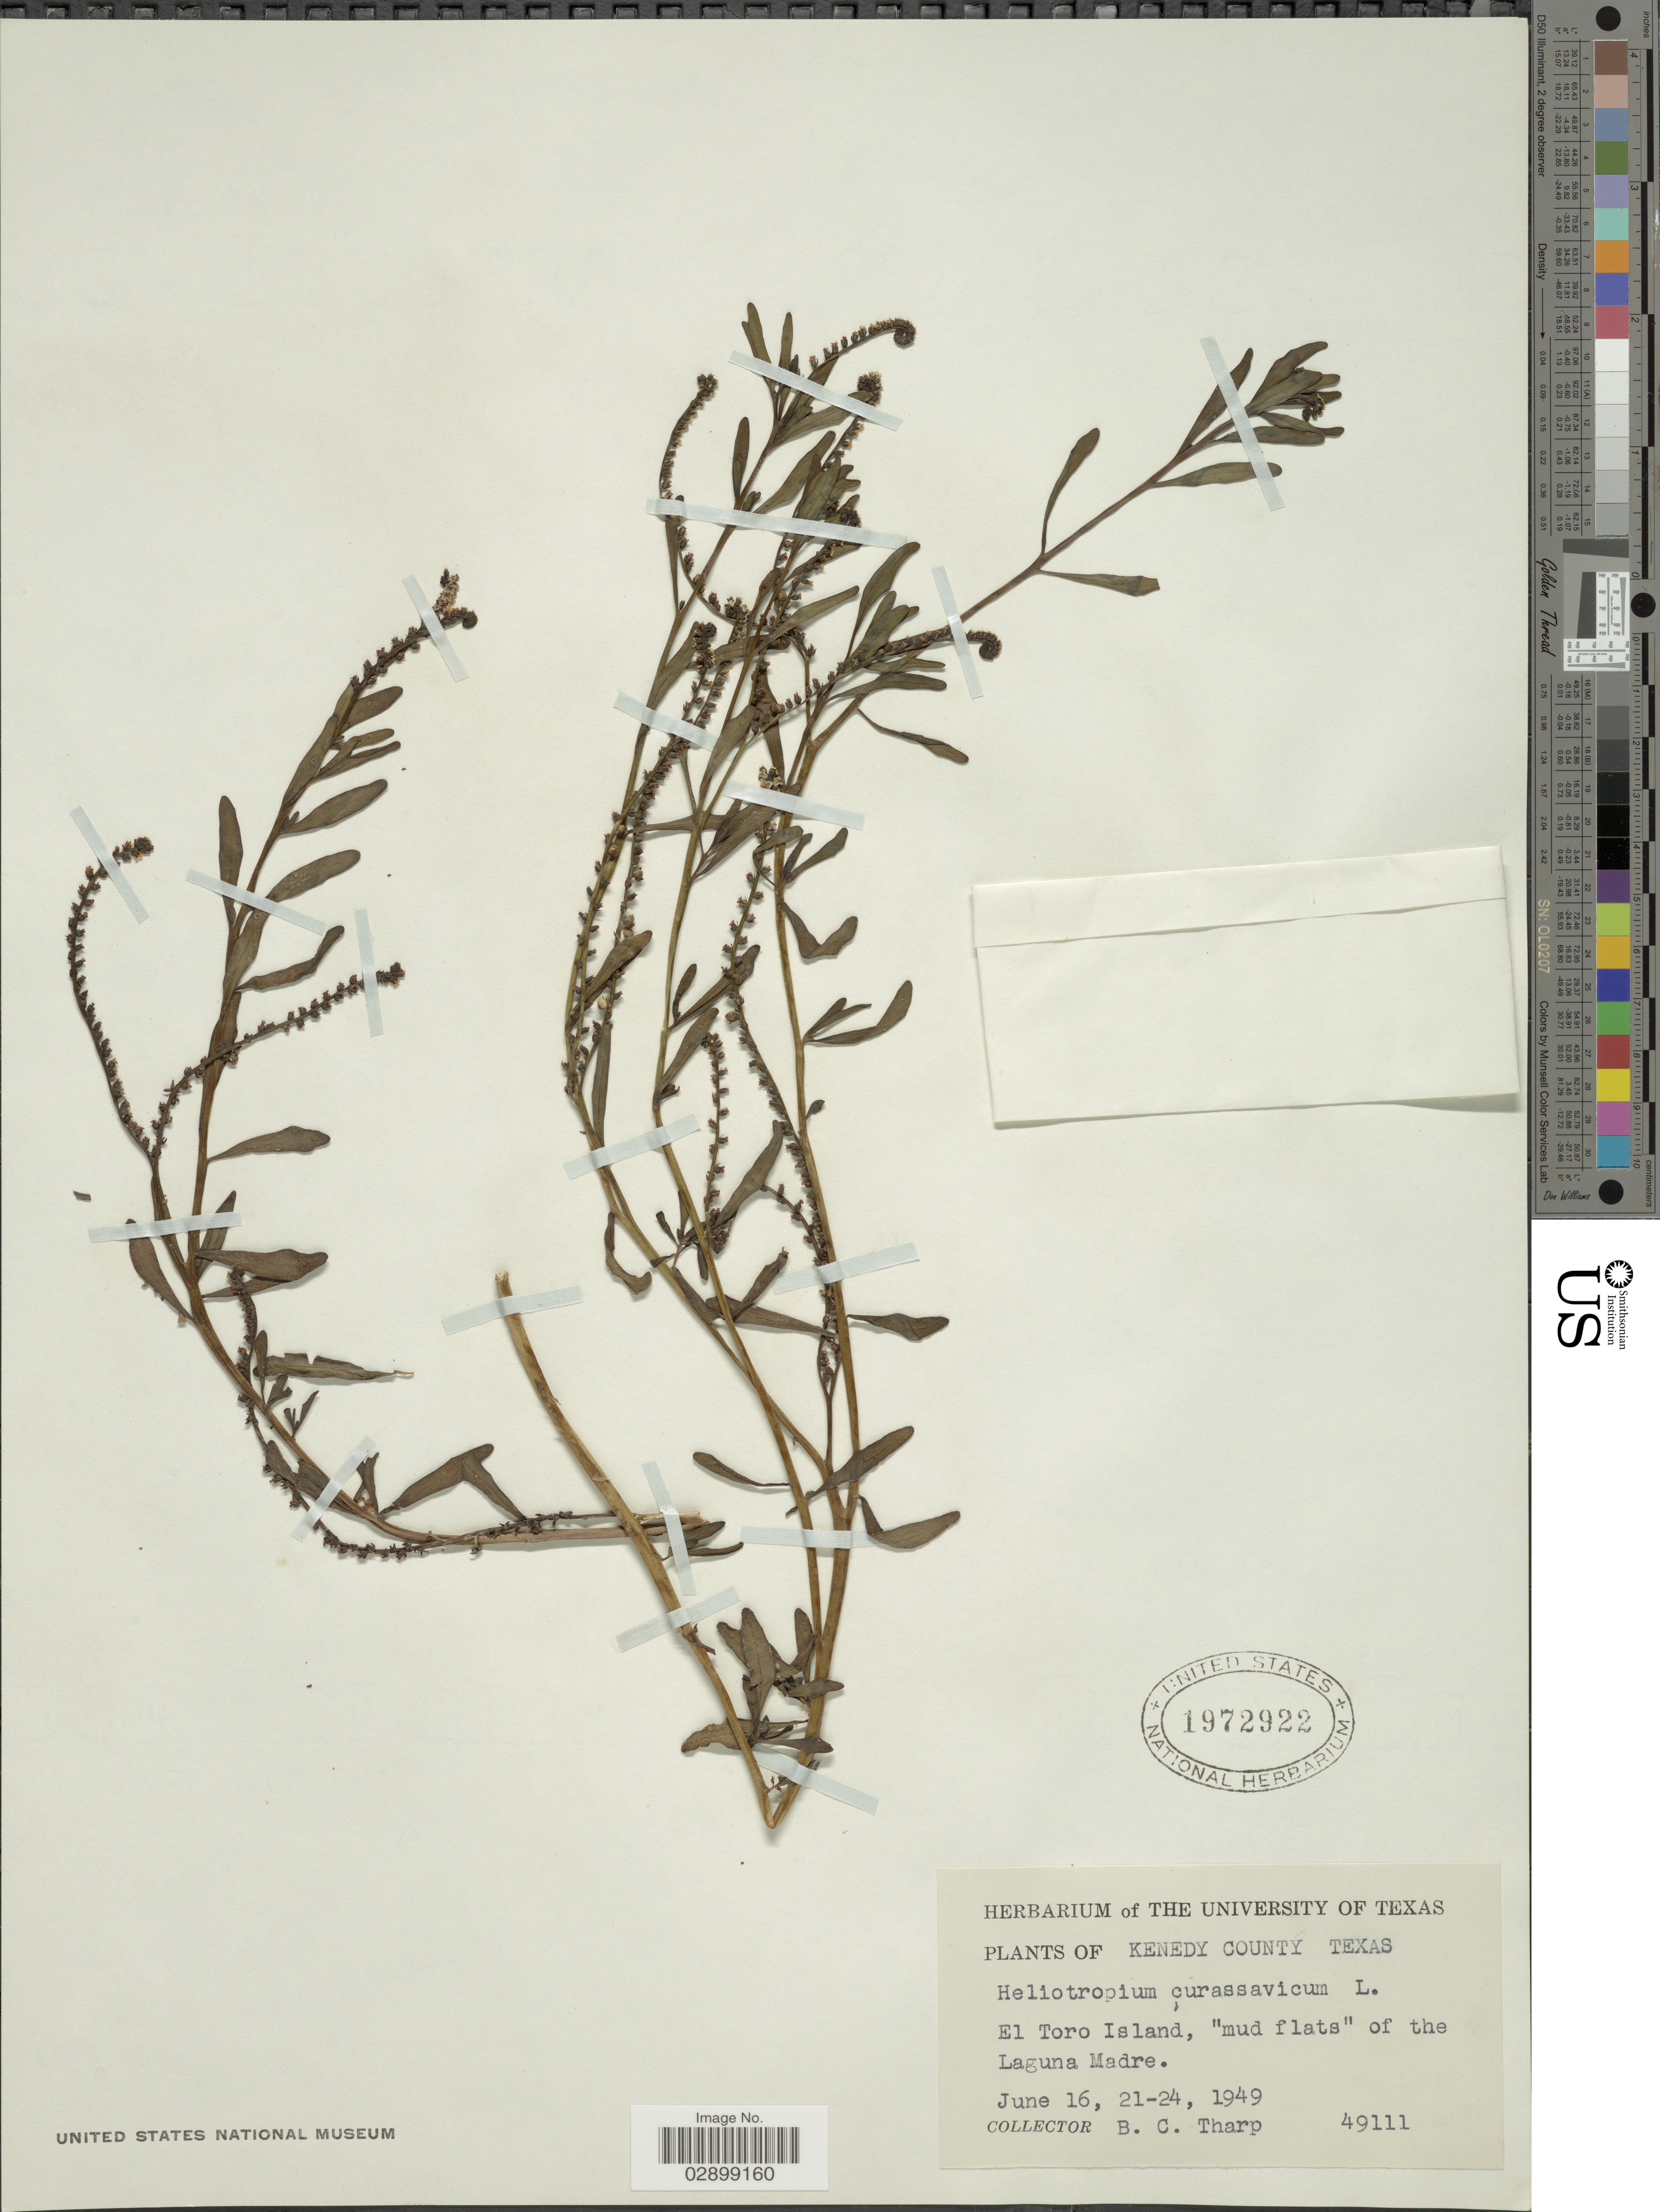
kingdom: Plantae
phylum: Tracheophyta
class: Magnoliopsida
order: Boraginales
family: Heliotropiaceae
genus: Heliotropium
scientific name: Heliotropium curassavicum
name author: L.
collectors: B. C. Tharp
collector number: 49111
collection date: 1949-06-16/1949-06-24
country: United States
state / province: Texas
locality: Kennedy County. El Toro Island, "mud flats" of the Laguna Madre.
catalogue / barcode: US 1972922